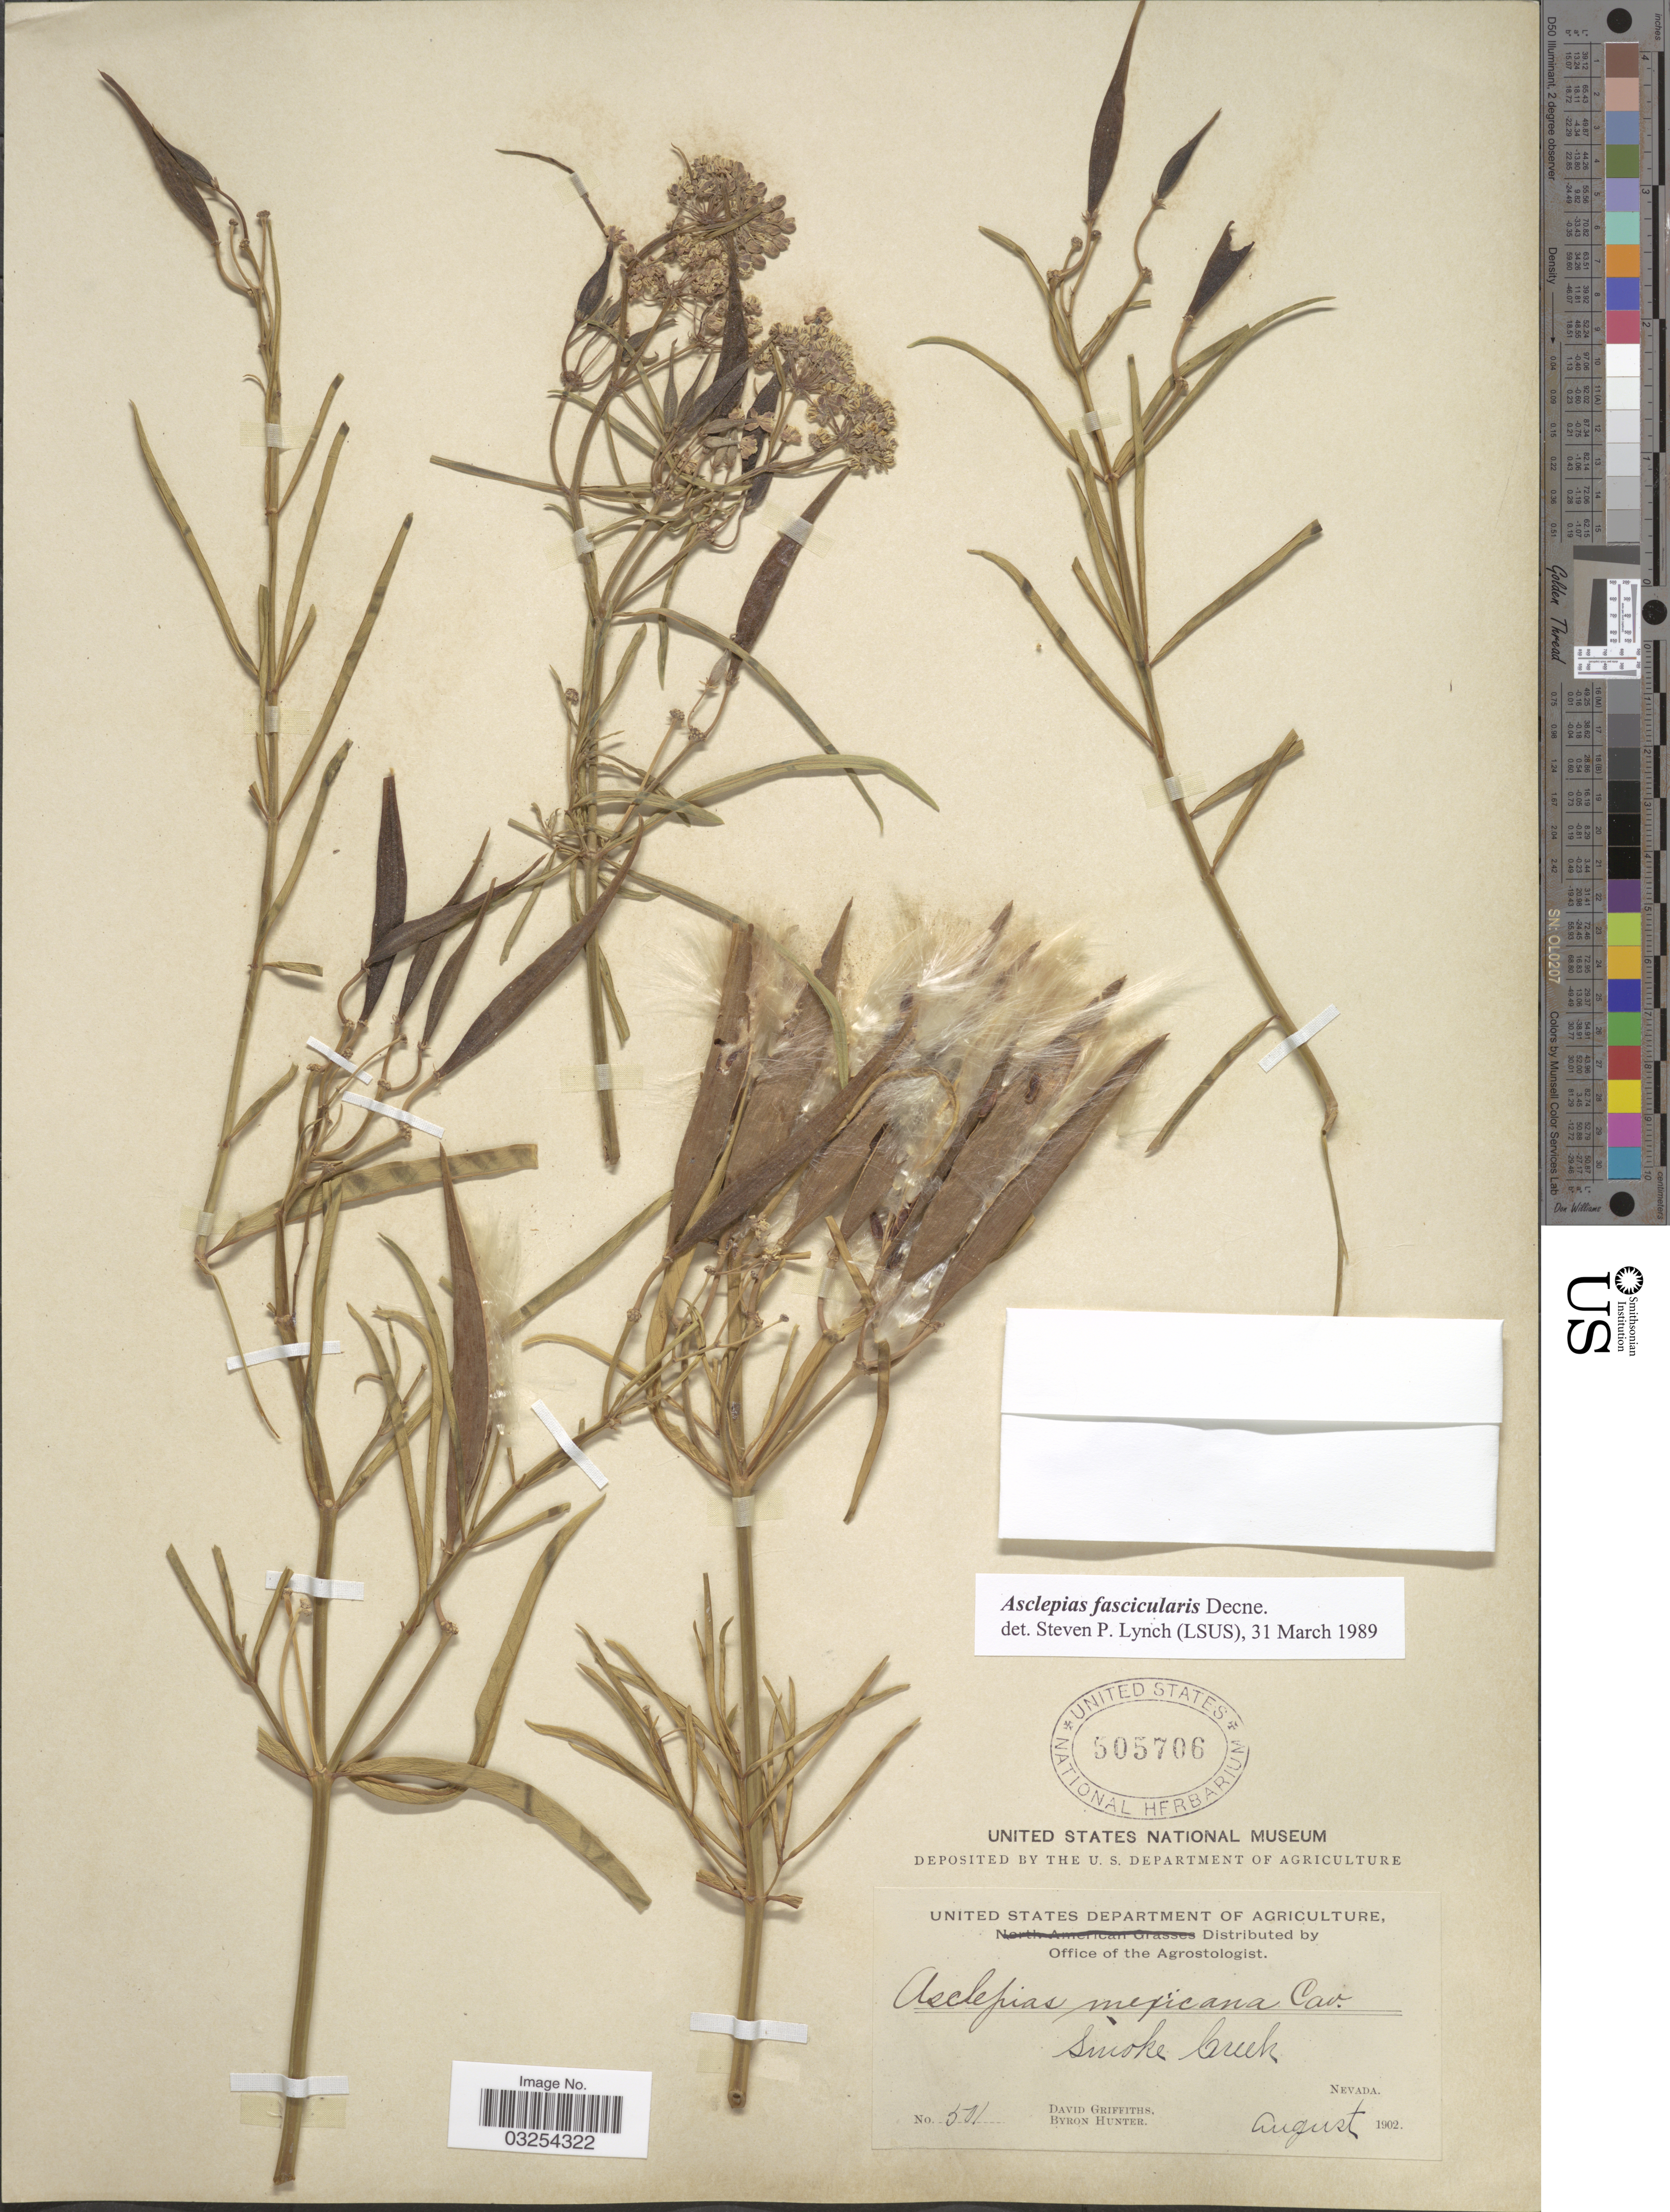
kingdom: Plantae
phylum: Tracheophyta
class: Magnoliopsida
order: Gentianales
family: Apocynaceae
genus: Asclepias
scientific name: Asclepias fascicularis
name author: Decne.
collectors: D. Griffiths & B. Hunter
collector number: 501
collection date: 1902-08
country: United States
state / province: Nevada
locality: Smoke Creek.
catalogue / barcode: US 505706